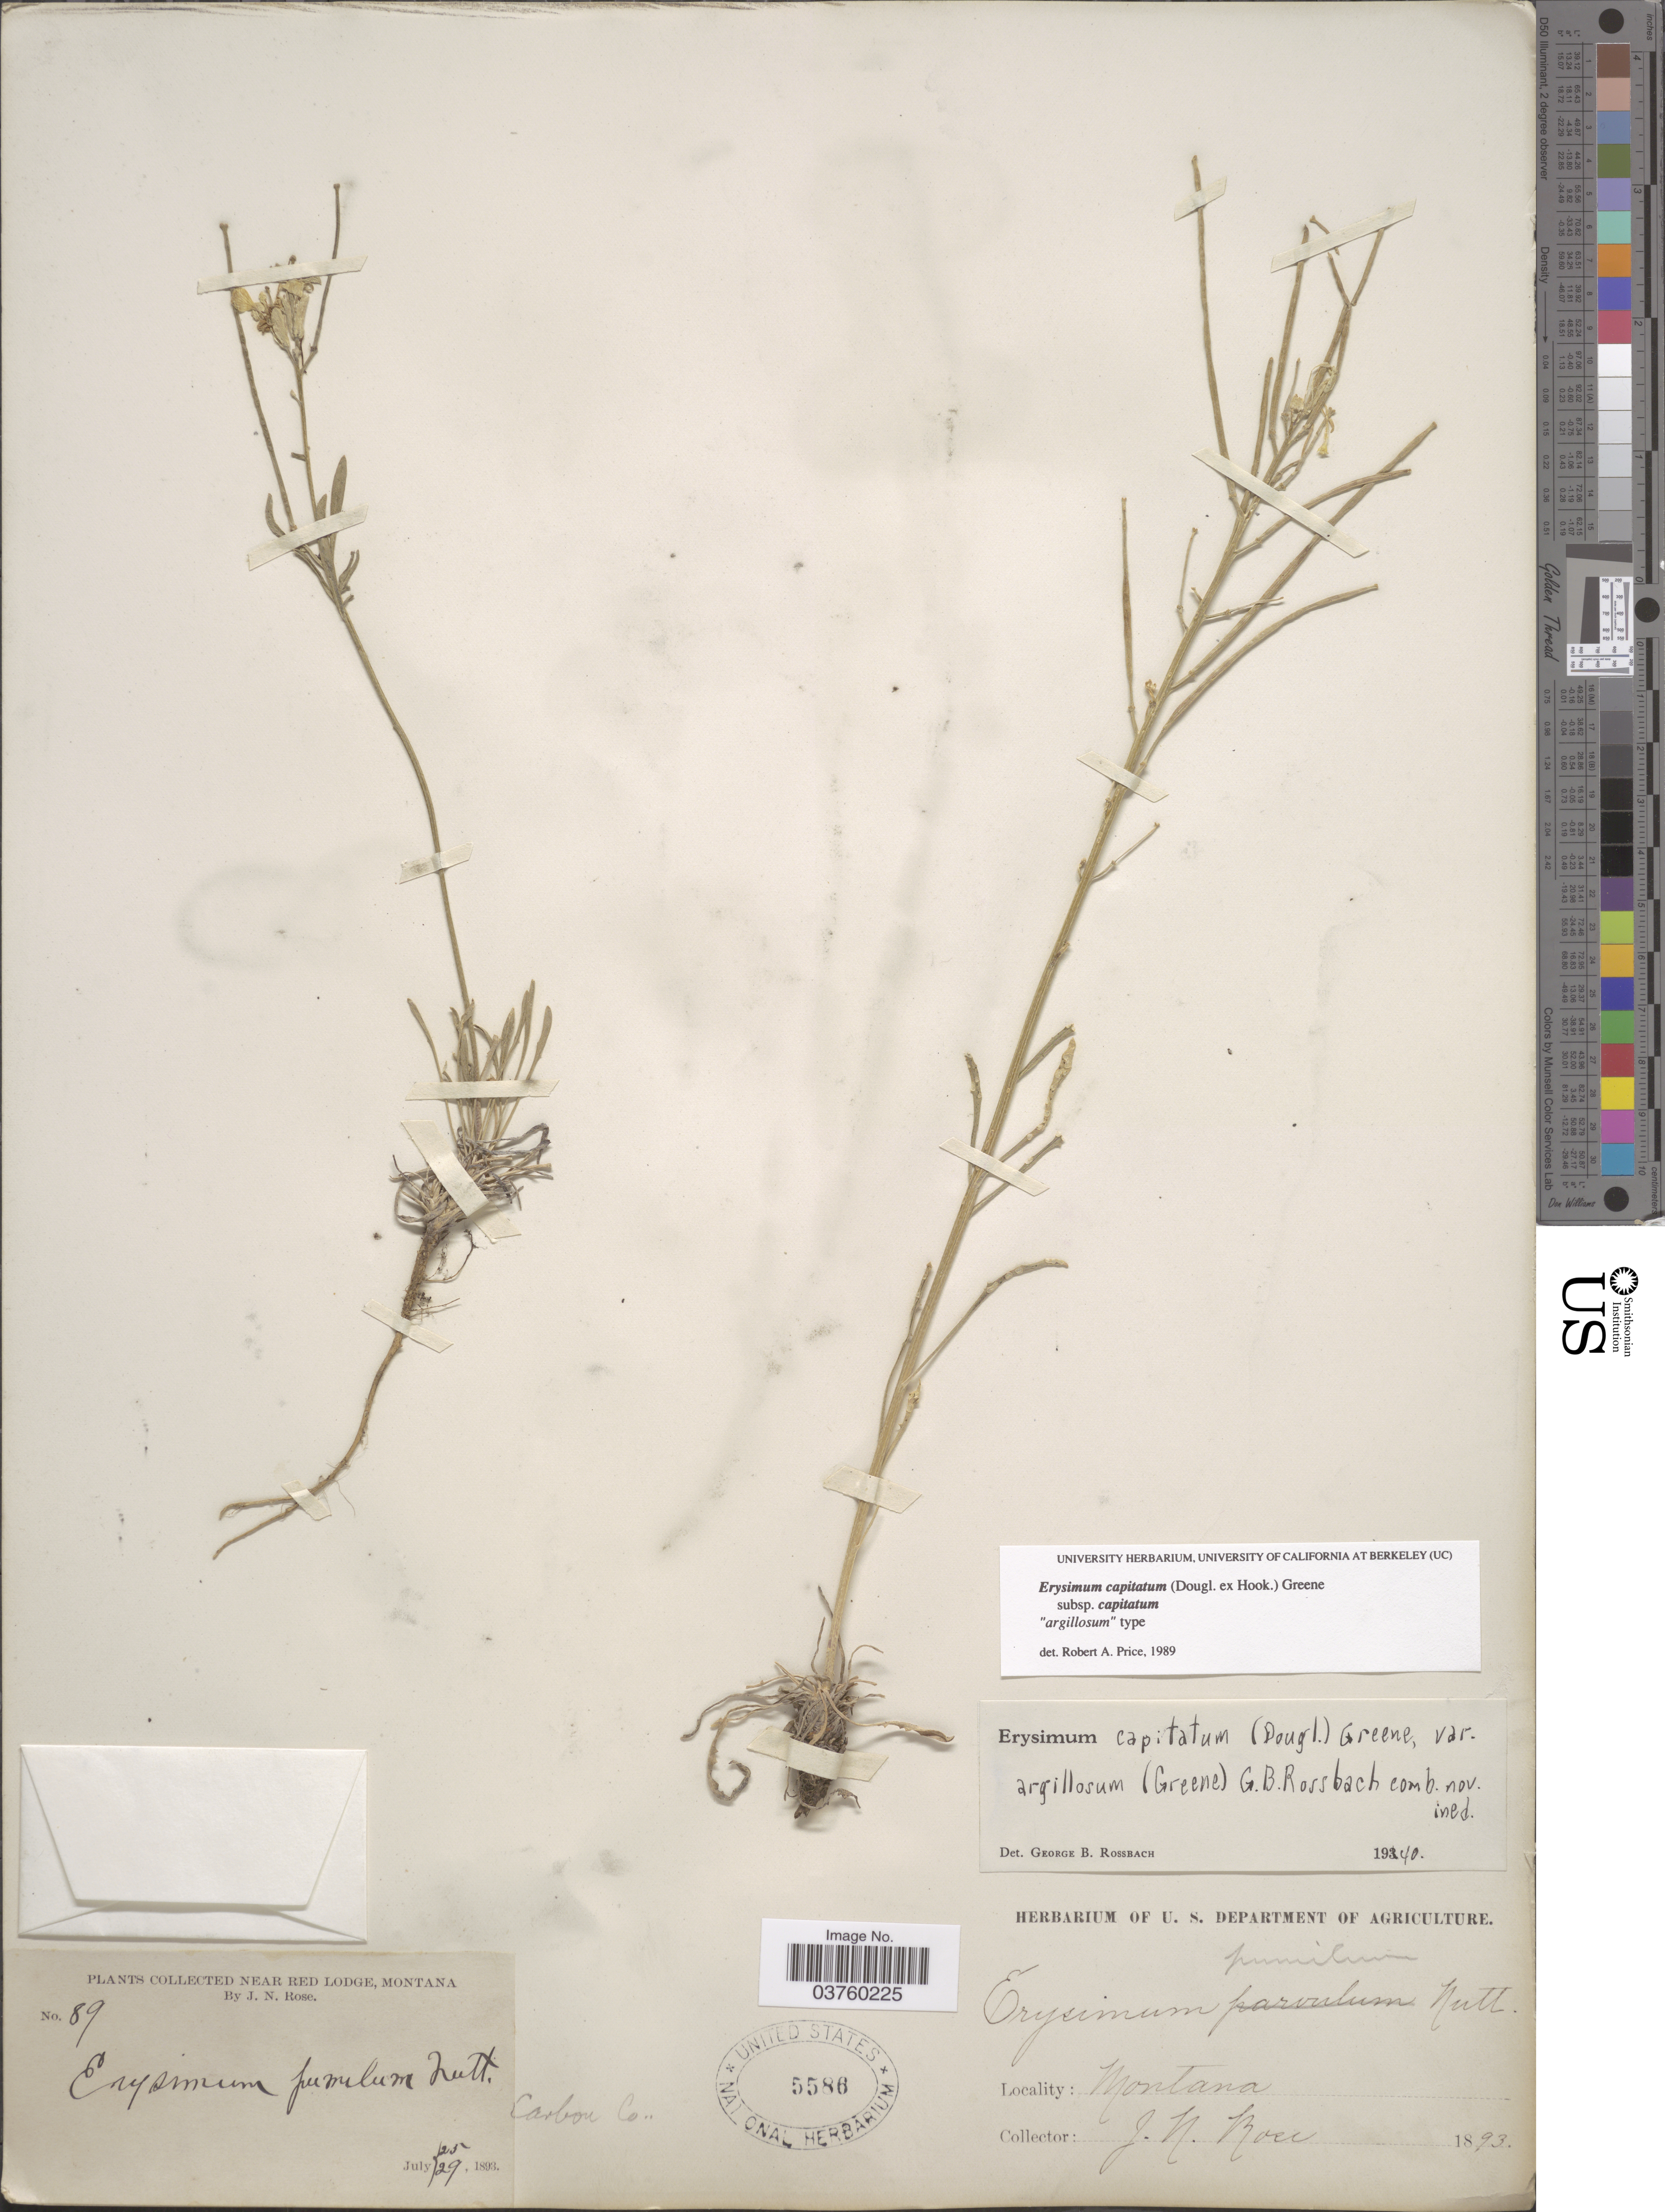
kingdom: Plantae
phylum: Tracheophyta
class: Magnoliopsida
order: Brassicales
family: Brassicaceae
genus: Erysimum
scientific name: Erysimum capitatum subsp. capitatum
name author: (Douglas ex Hook.) Greene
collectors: J. N. Rose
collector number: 89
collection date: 1893-07-25/1893-07-29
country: United States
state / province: Montana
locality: Near Red Lodge. Carbon Co.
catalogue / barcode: US 5586